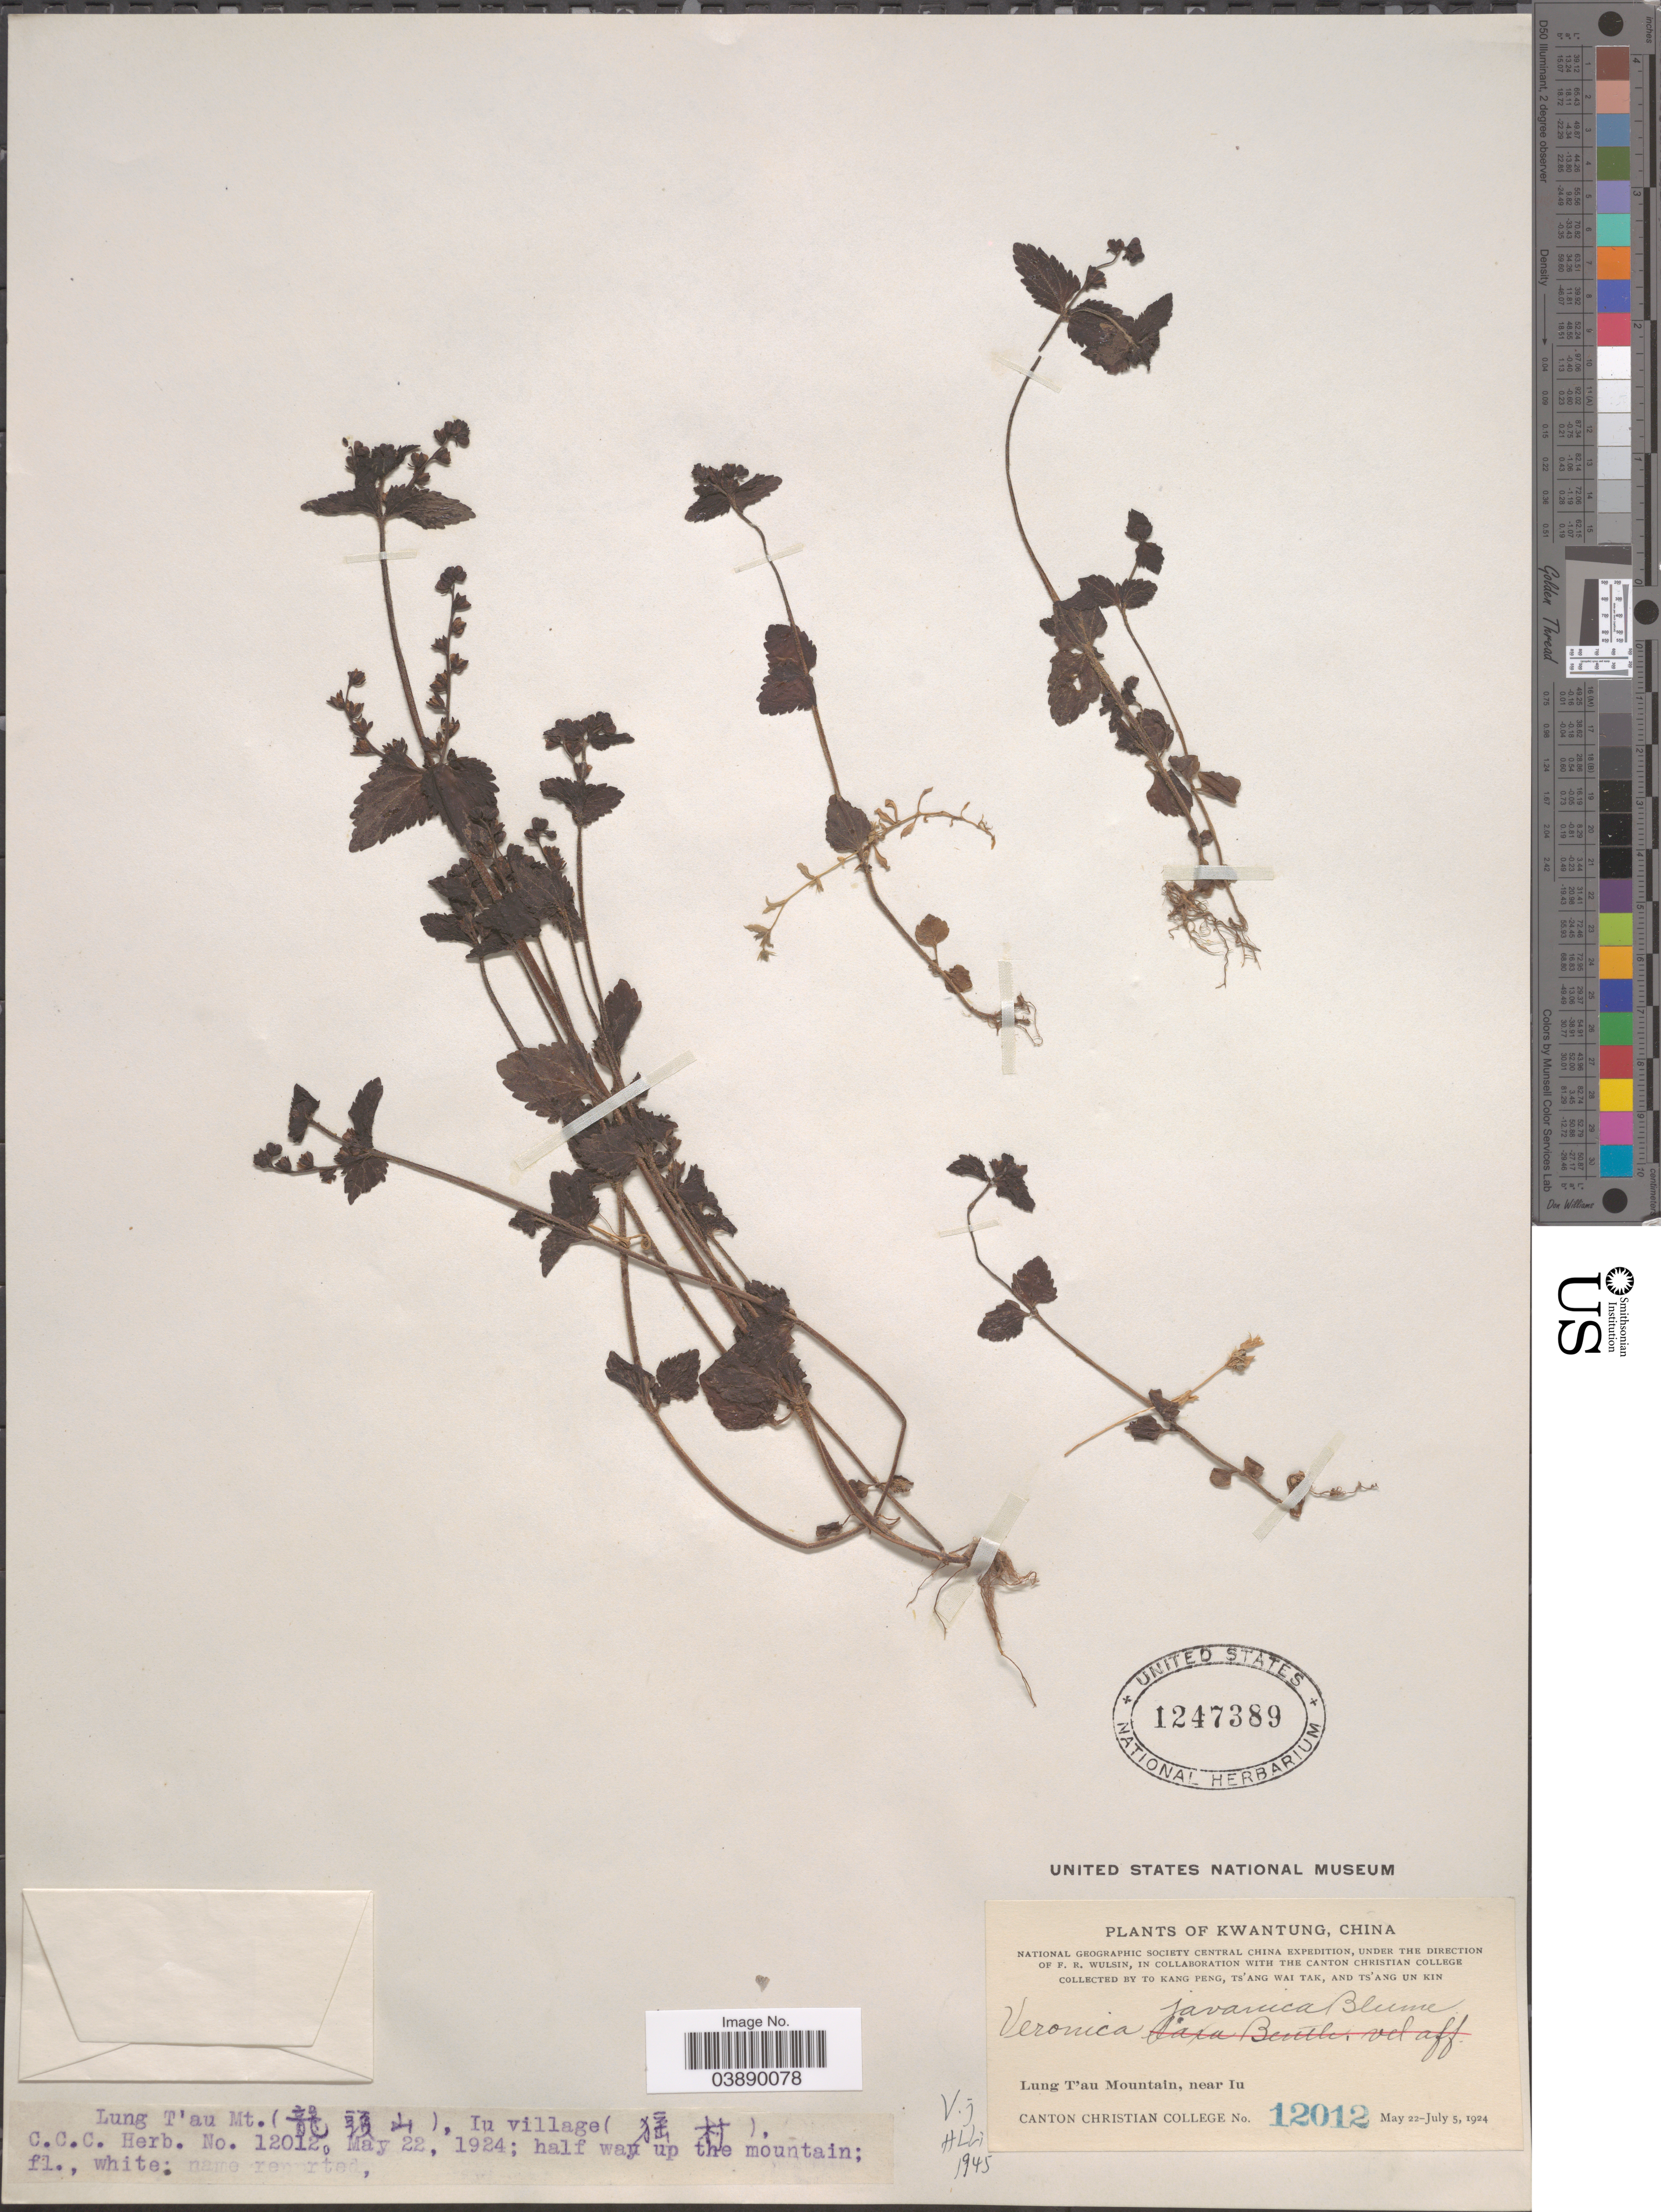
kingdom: Plantae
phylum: Tracheophyta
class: Magnoliopsida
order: Lamiales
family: Plantaginaceae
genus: Veronica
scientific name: Veronica javanica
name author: Blume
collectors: T. K. Peng, W. T. Tsang & U. K. Tsang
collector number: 12012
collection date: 1924-05-22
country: China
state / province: Guangdong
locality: Kwantung. Lung T'au Mountain (X), near Iu village (X).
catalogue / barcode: US 1247389